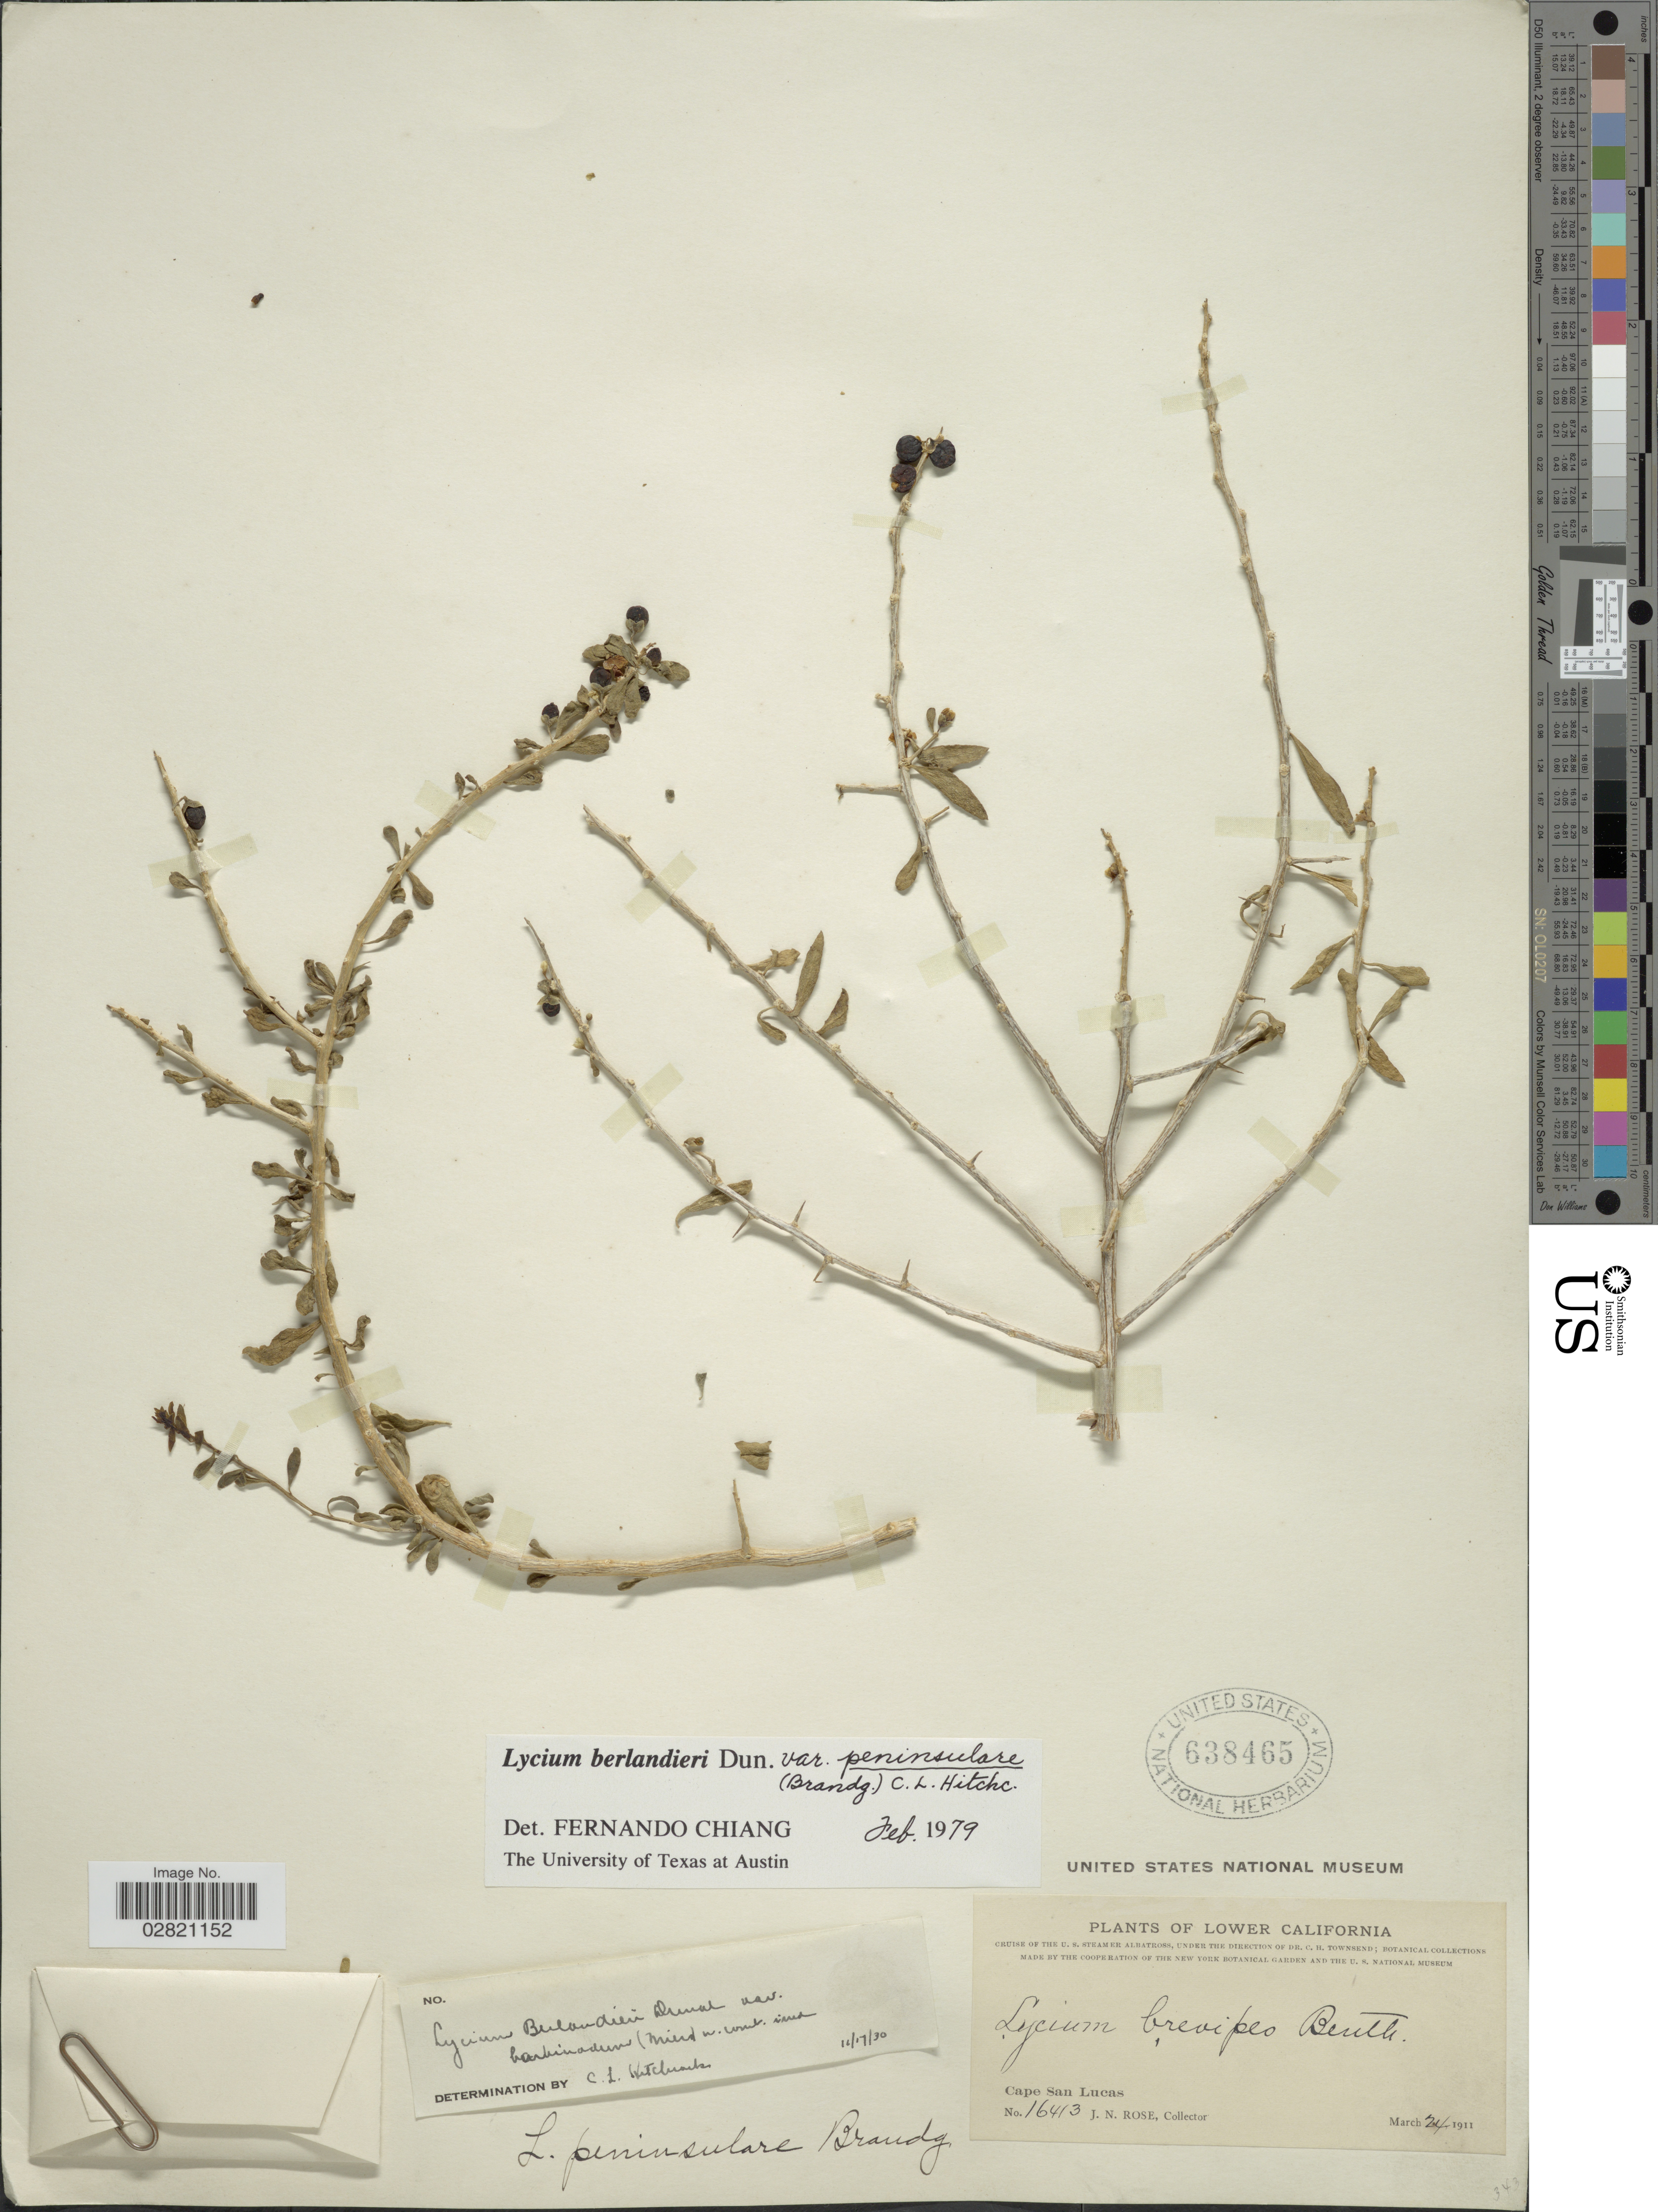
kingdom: Plantae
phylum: Tracheophyta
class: Magnoliopsida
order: Solanales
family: Solanaceae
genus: Lycium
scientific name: Lycium berlandieri var. peninsulare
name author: C.L. Hitchc.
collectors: J. N. Rose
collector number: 16413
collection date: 1911-03-24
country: Mexico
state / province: Baja California Sur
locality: Lower California. Cape San Lucas.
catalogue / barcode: US 638465